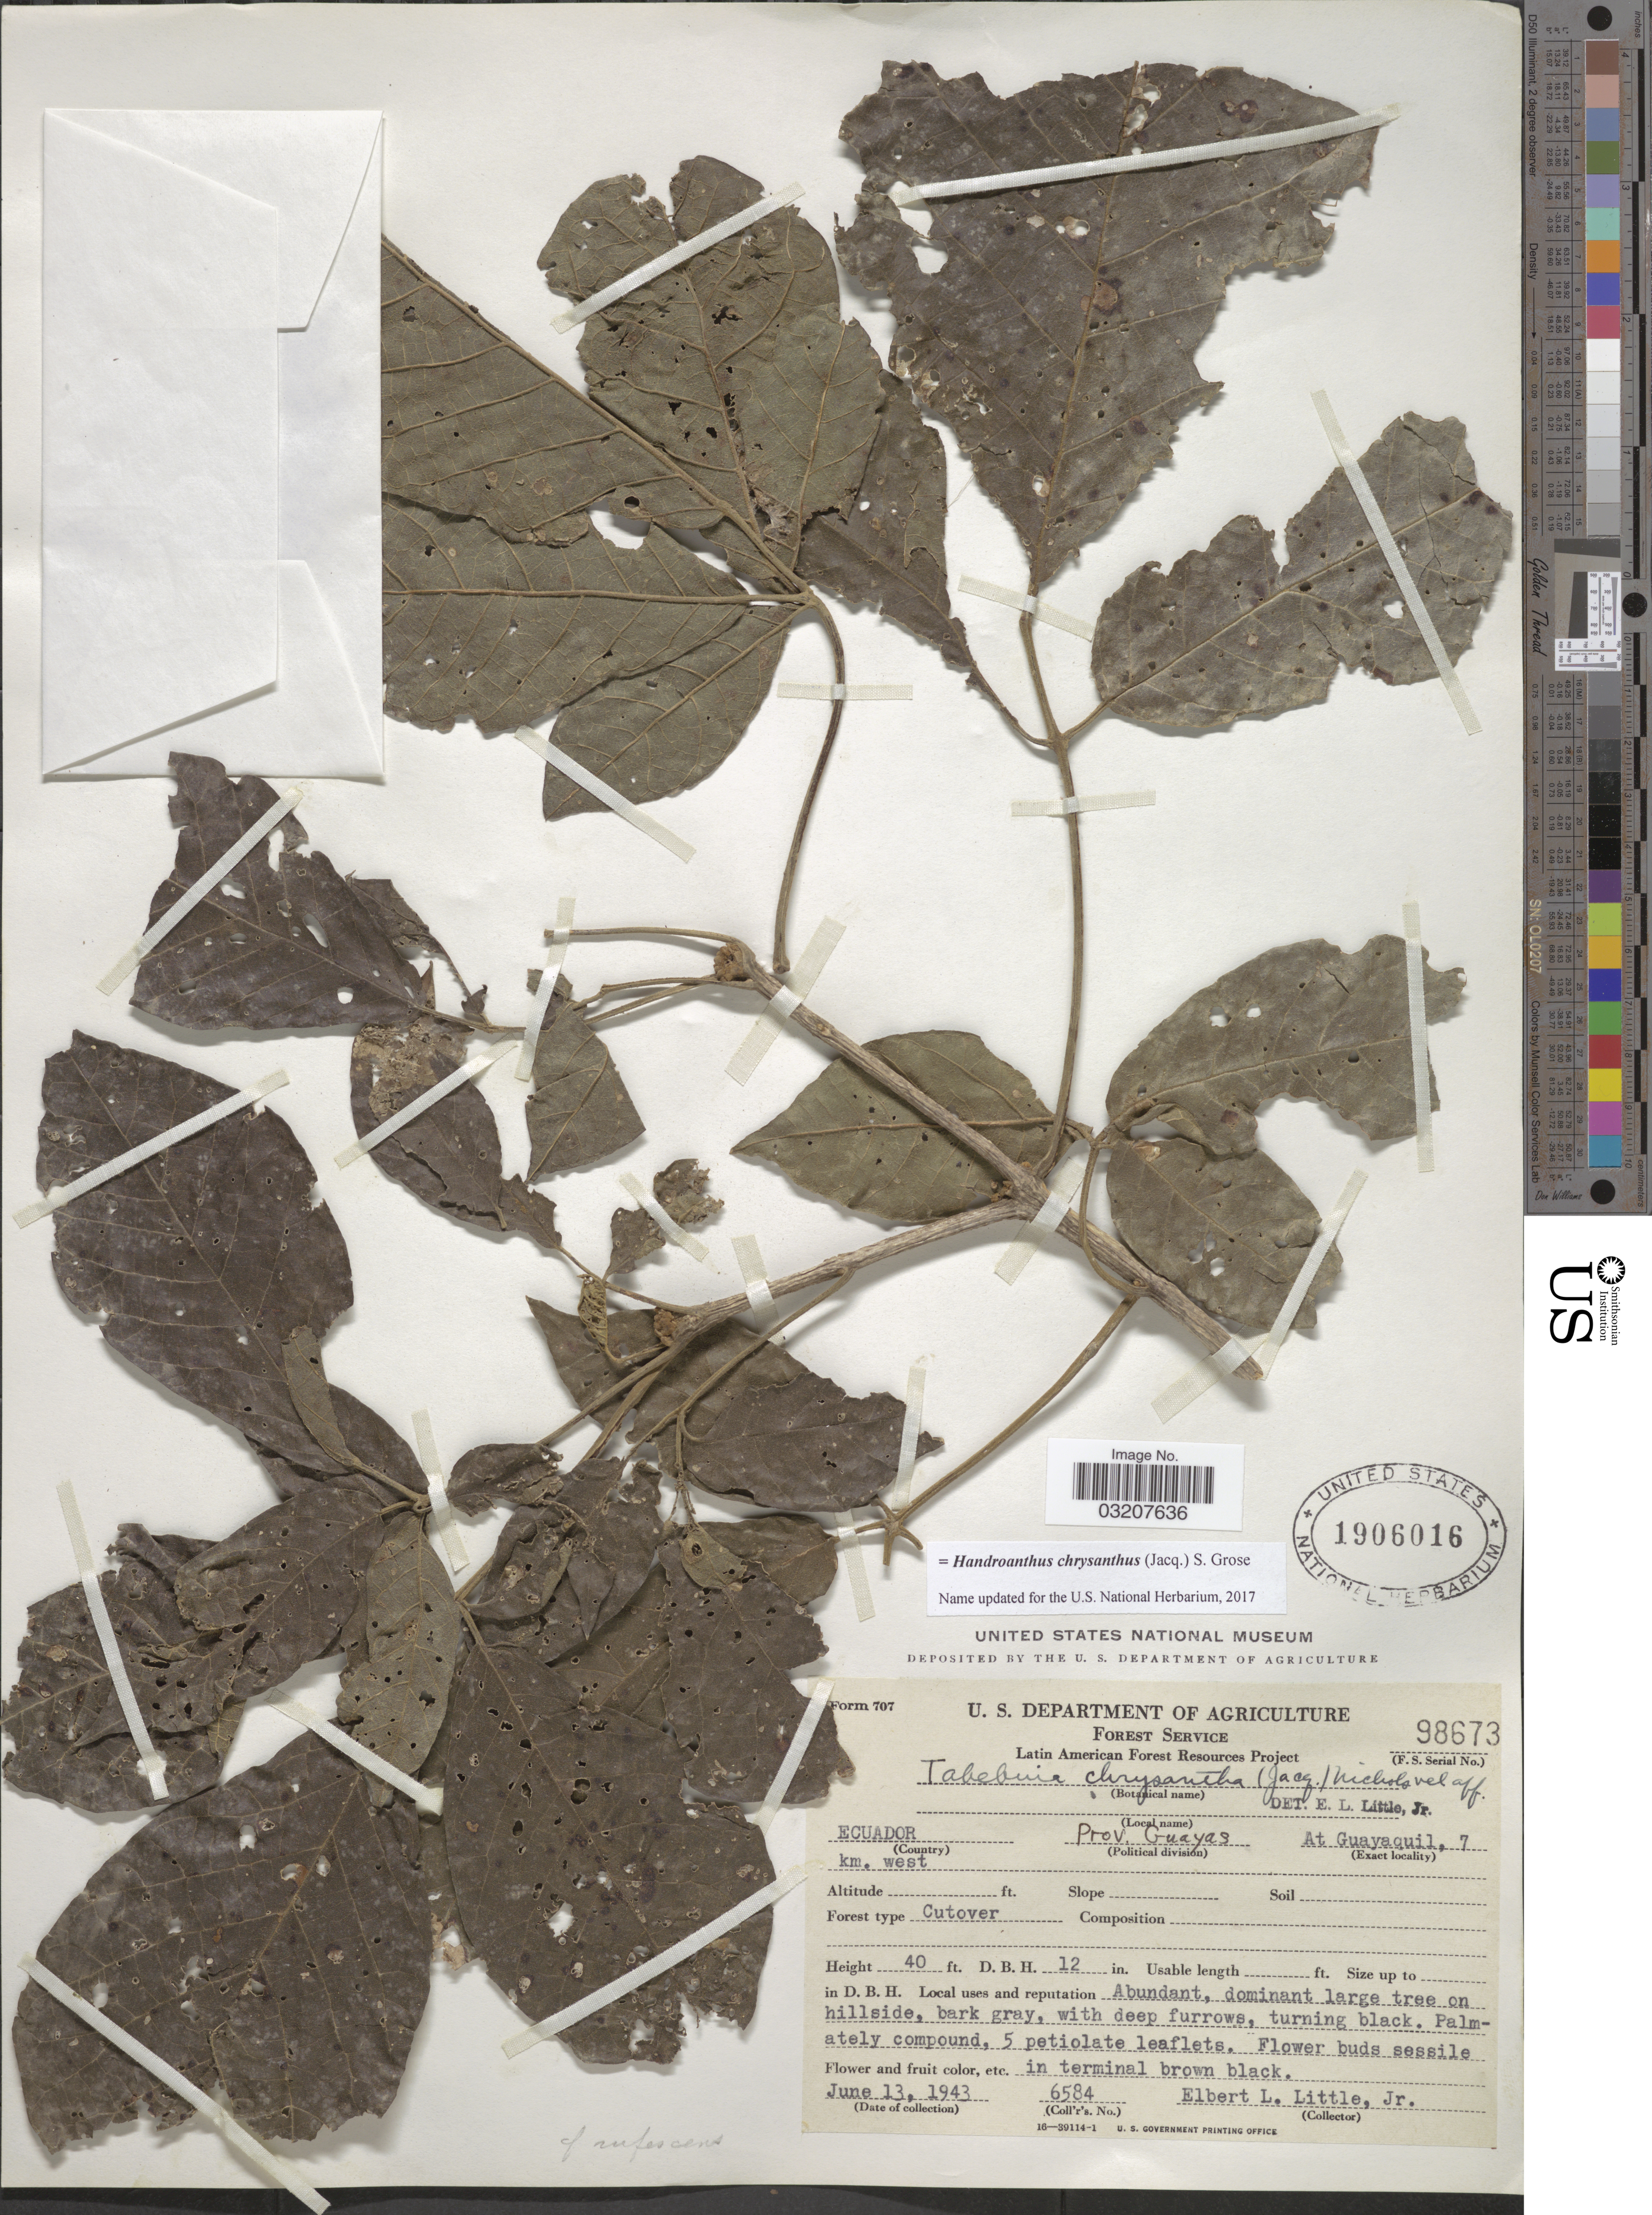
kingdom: Plantae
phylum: Tracheophyta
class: Magnoliopsida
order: Lamiales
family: Bignoniaceae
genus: Handroanthus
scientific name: Handroanthus chrysanthus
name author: (Jacq.) S.O. Grose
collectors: E. L. Little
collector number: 6584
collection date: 1943-06-13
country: Ecuador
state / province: Guayas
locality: At Guayaquil, 7 km. west.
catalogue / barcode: US 1906016